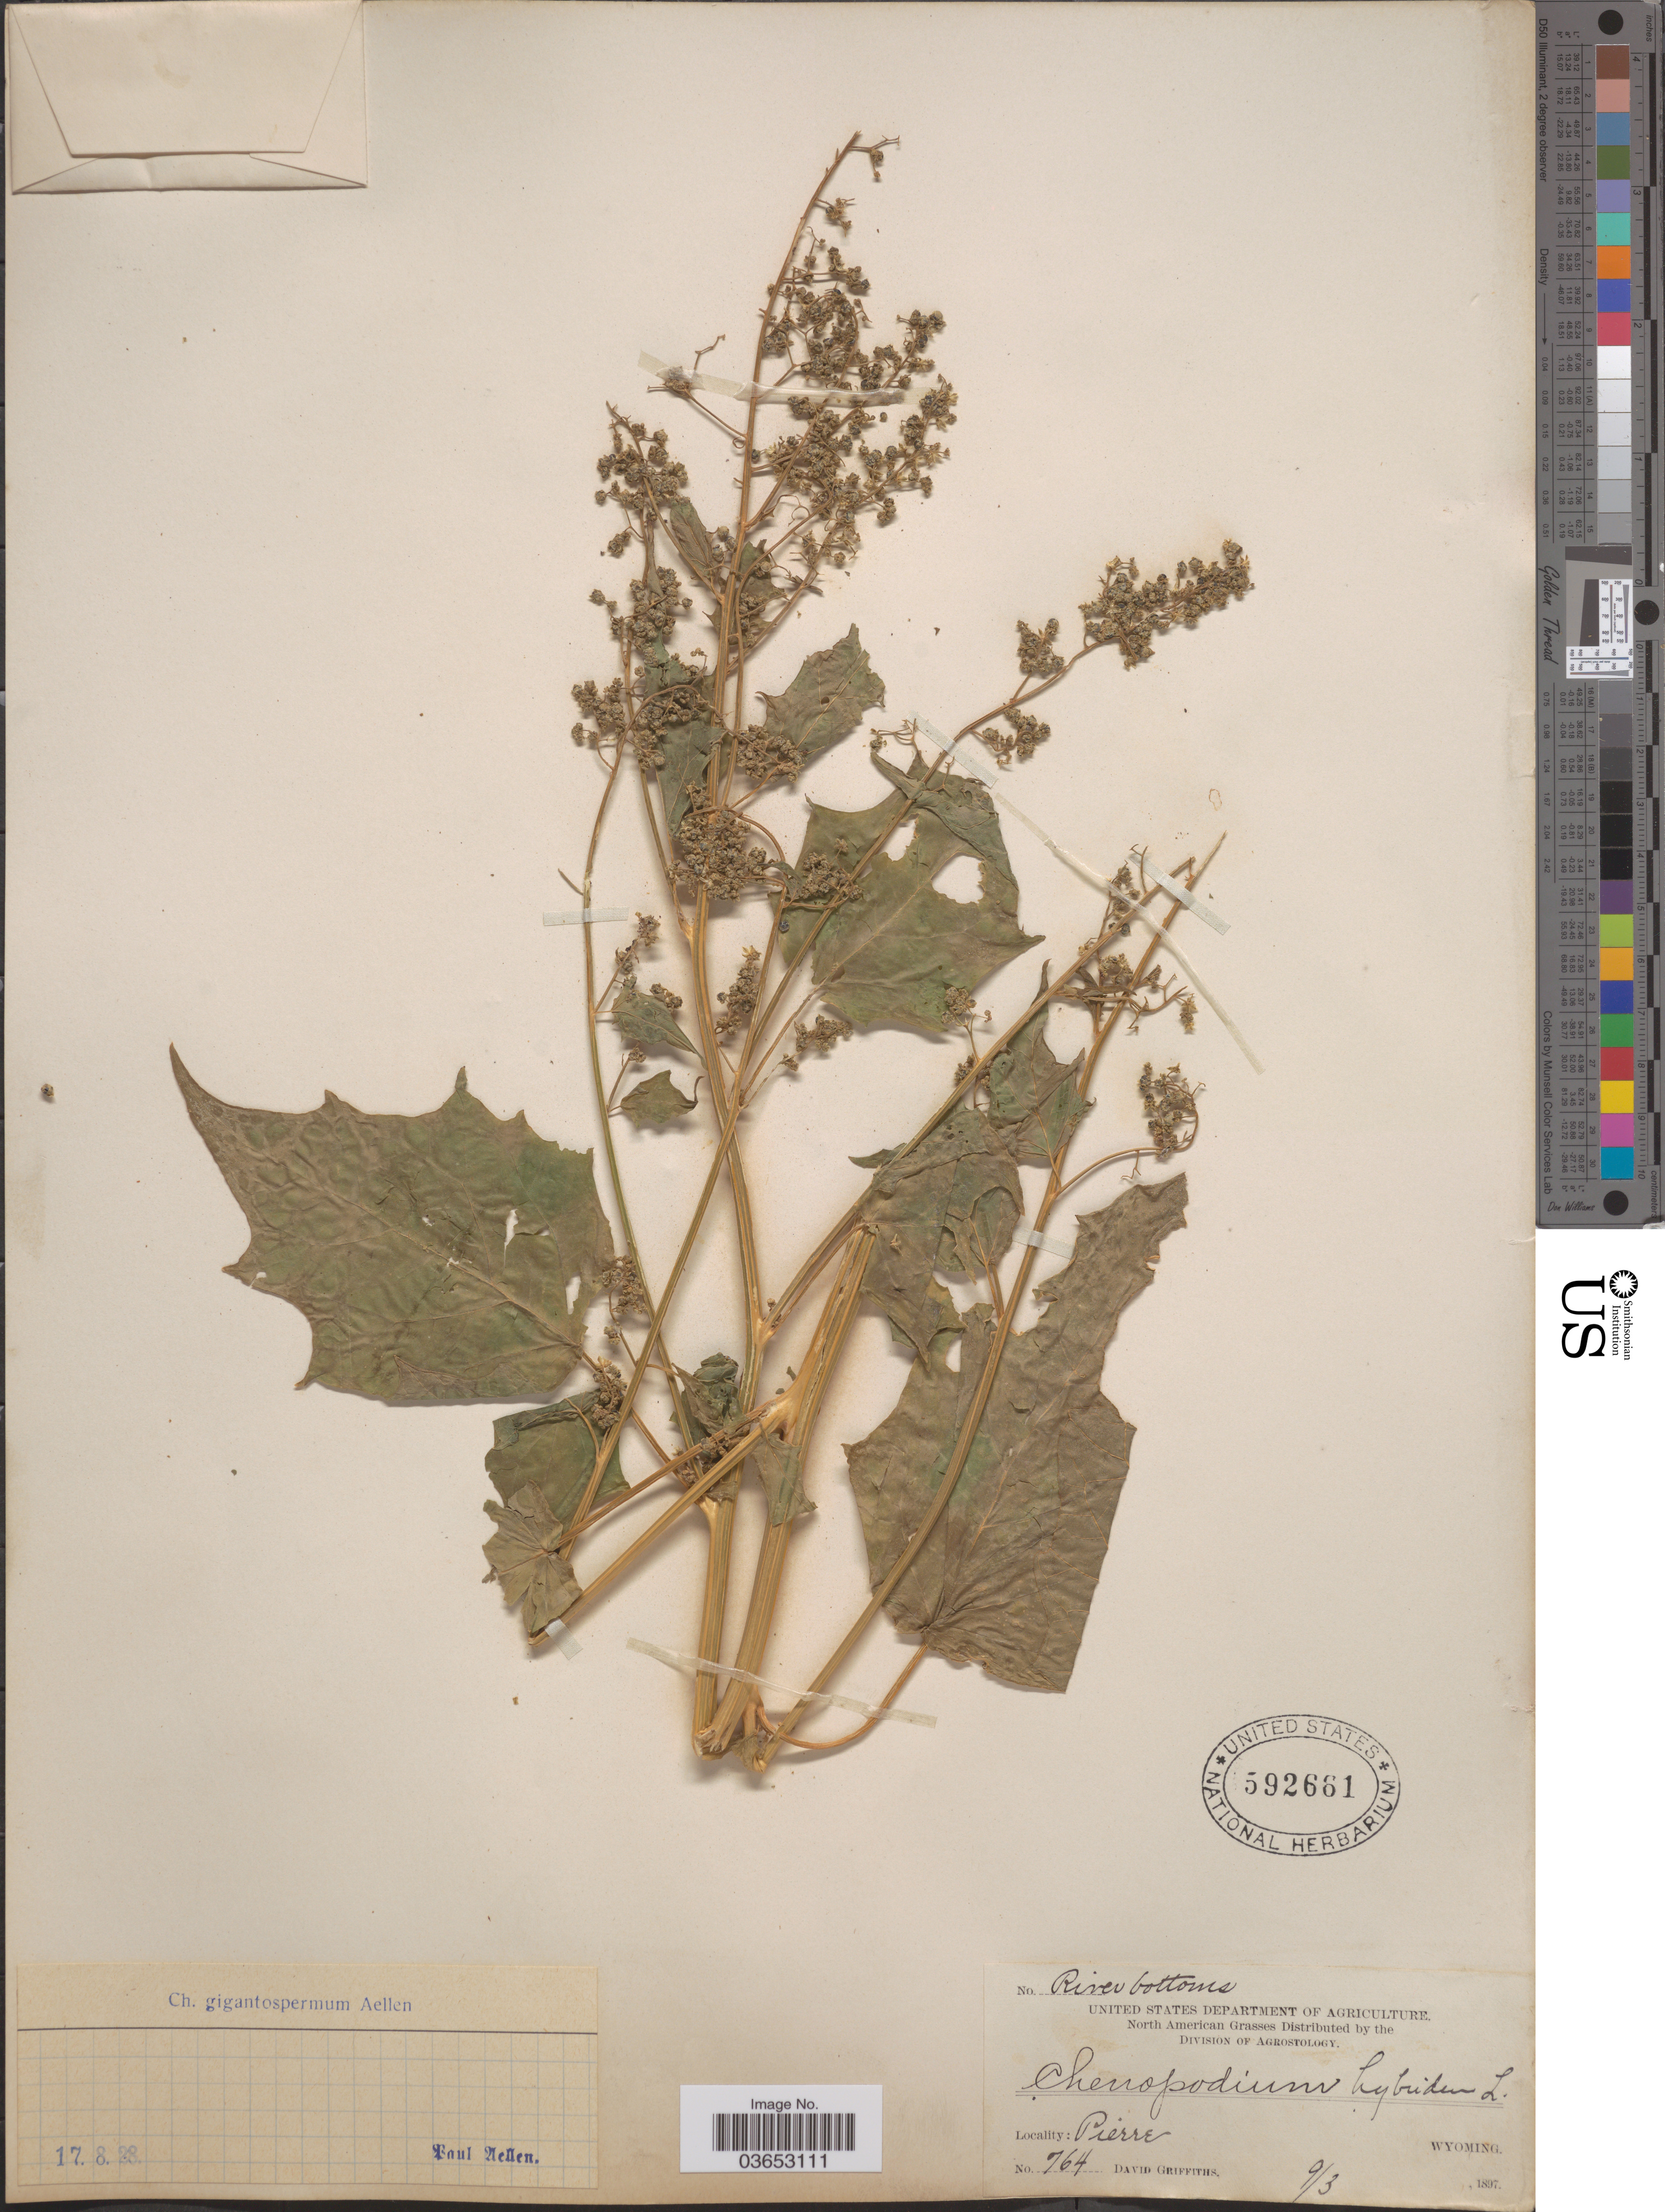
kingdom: Plantae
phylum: Tracheophyta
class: Magnoliopsida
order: Caryophyllales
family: Amaranthaceae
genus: Chenopodium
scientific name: Chenopodium gigantospermum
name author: Aellen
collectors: D. Griffiths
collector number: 764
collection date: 1897-09-03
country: United States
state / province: Wyoming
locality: Pierre.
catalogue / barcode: US 592661